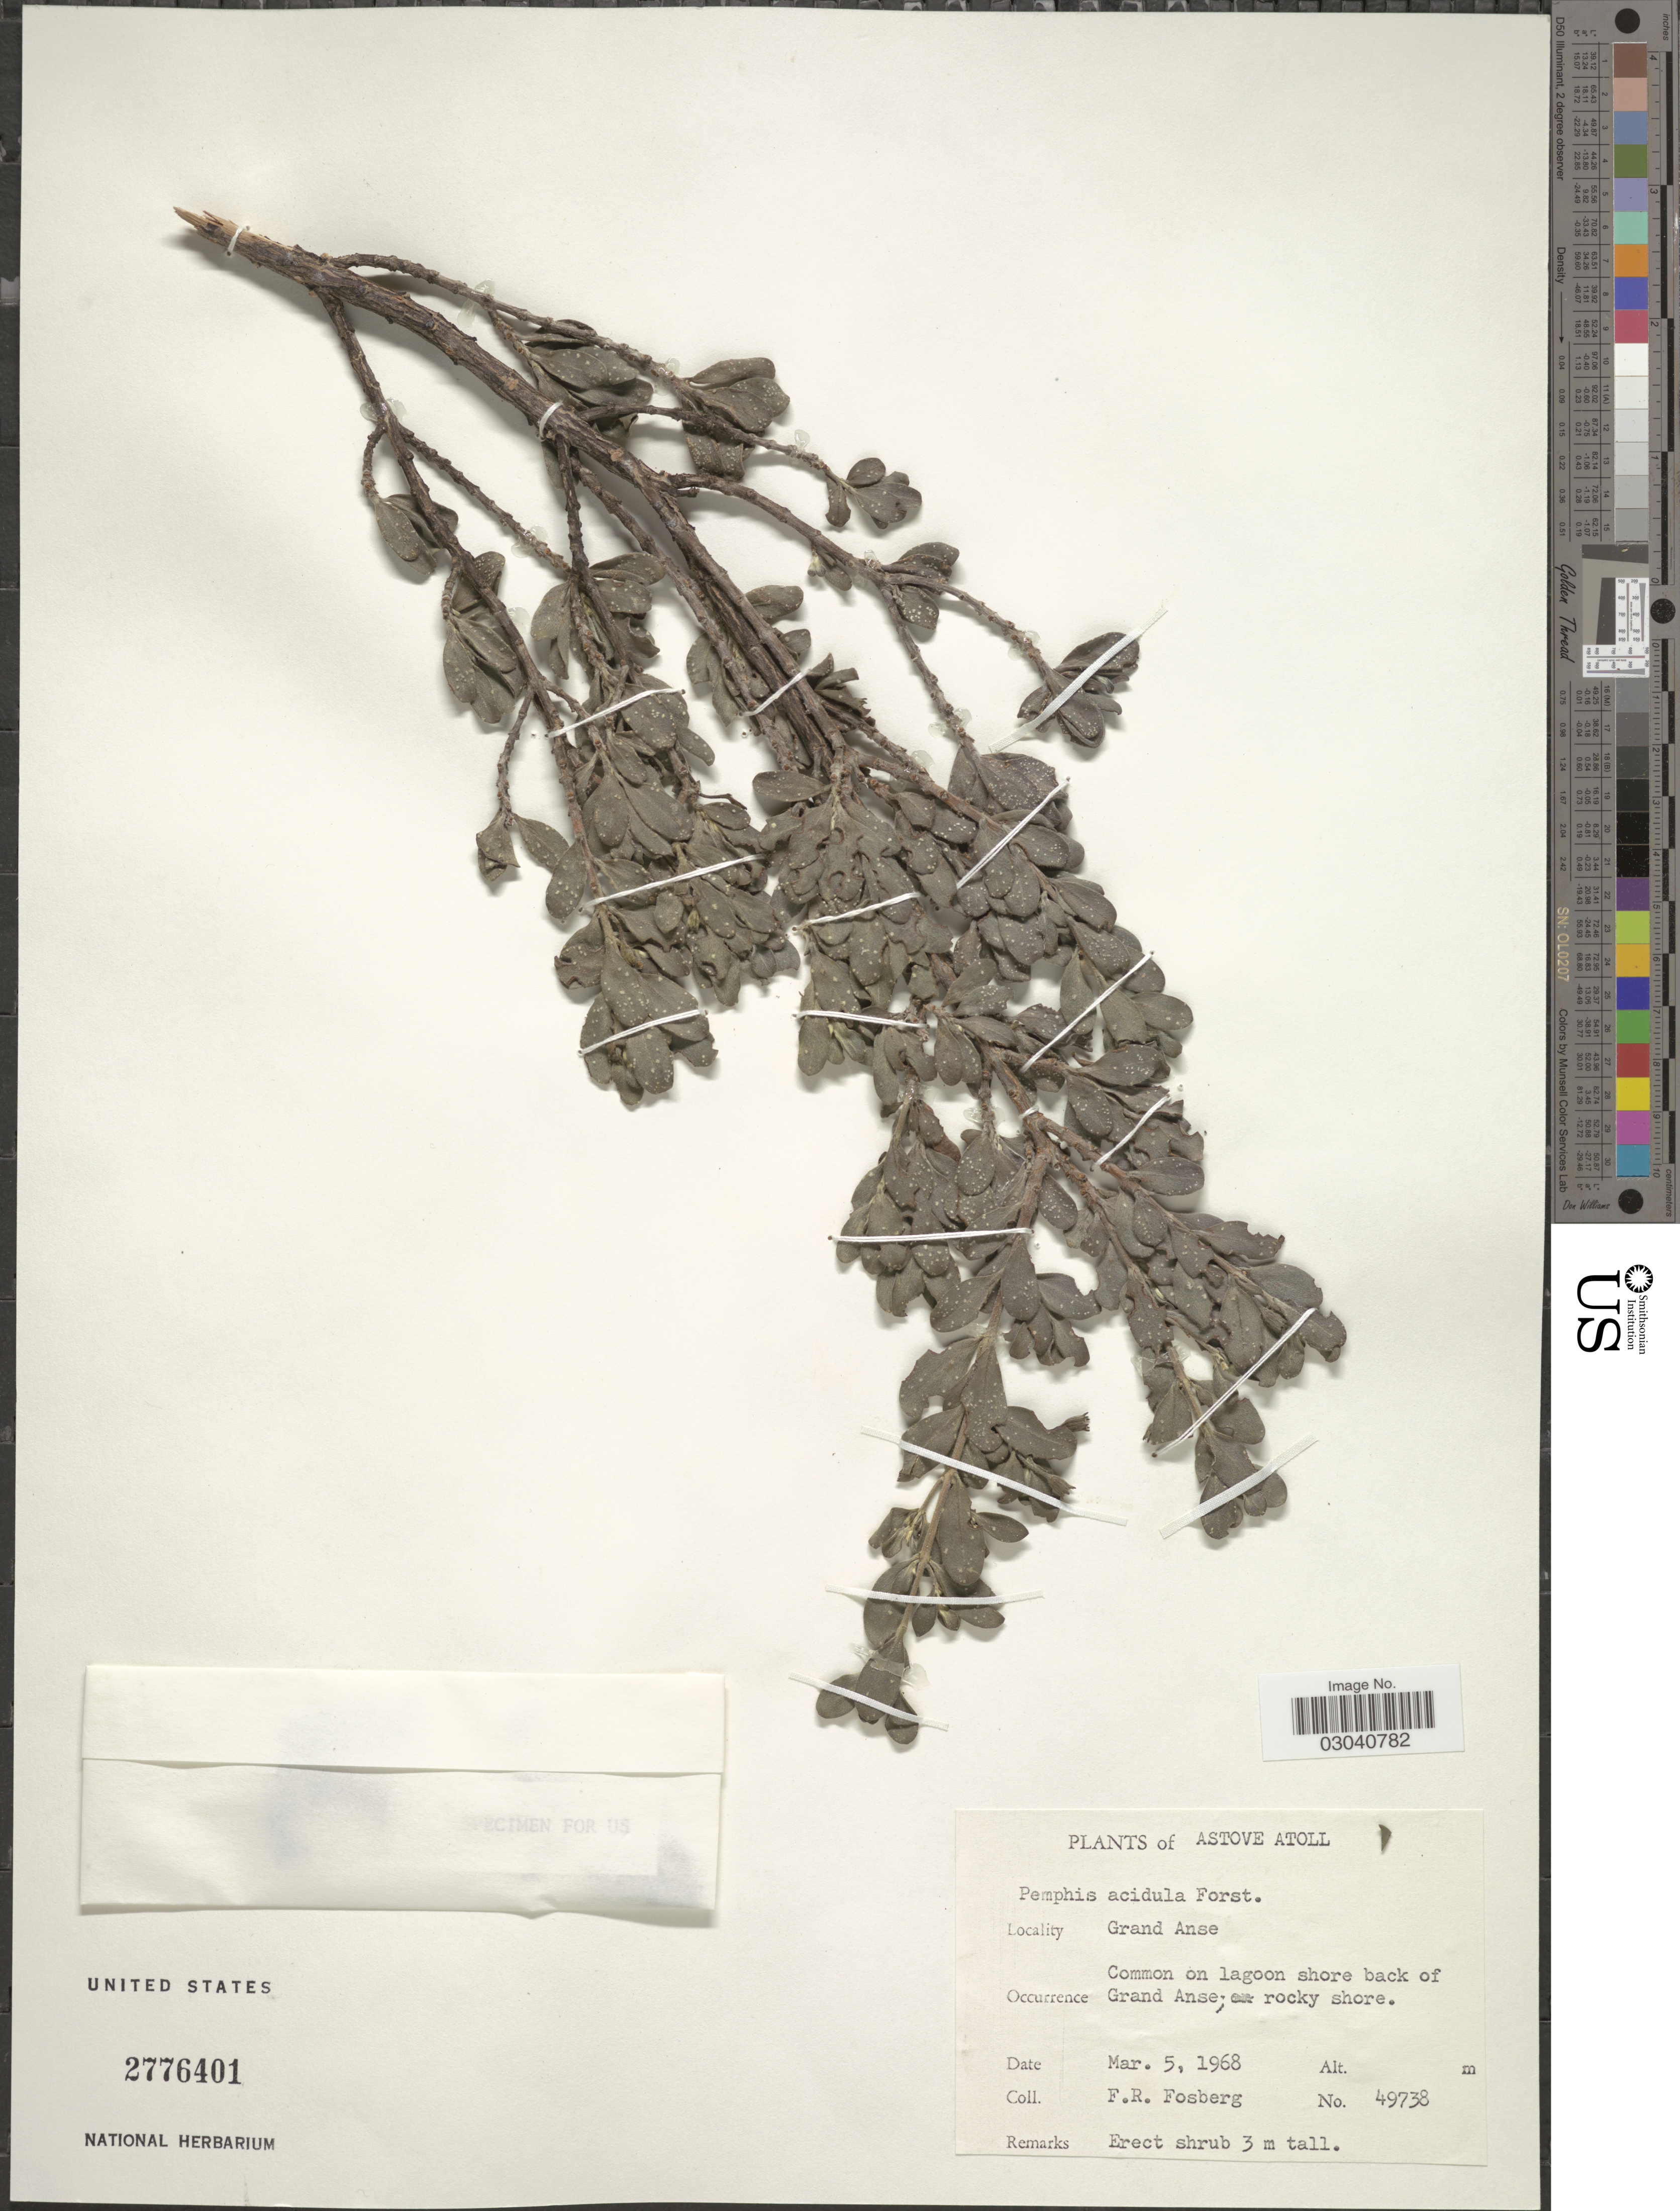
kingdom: Plantae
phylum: Tracheophyta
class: Magnoliopsida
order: Myrtales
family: Lythraceae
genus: Pemphis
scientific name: Pemphis acidula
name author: J.R. Forst. & G. Forst.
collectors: F. R. Fosberg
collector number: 49738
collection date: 1968-03-05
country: Seychelles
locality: Astove Atoll. Grand Anse. Common on lagoon shore back of Grand Anse.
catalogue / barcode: US 2776401